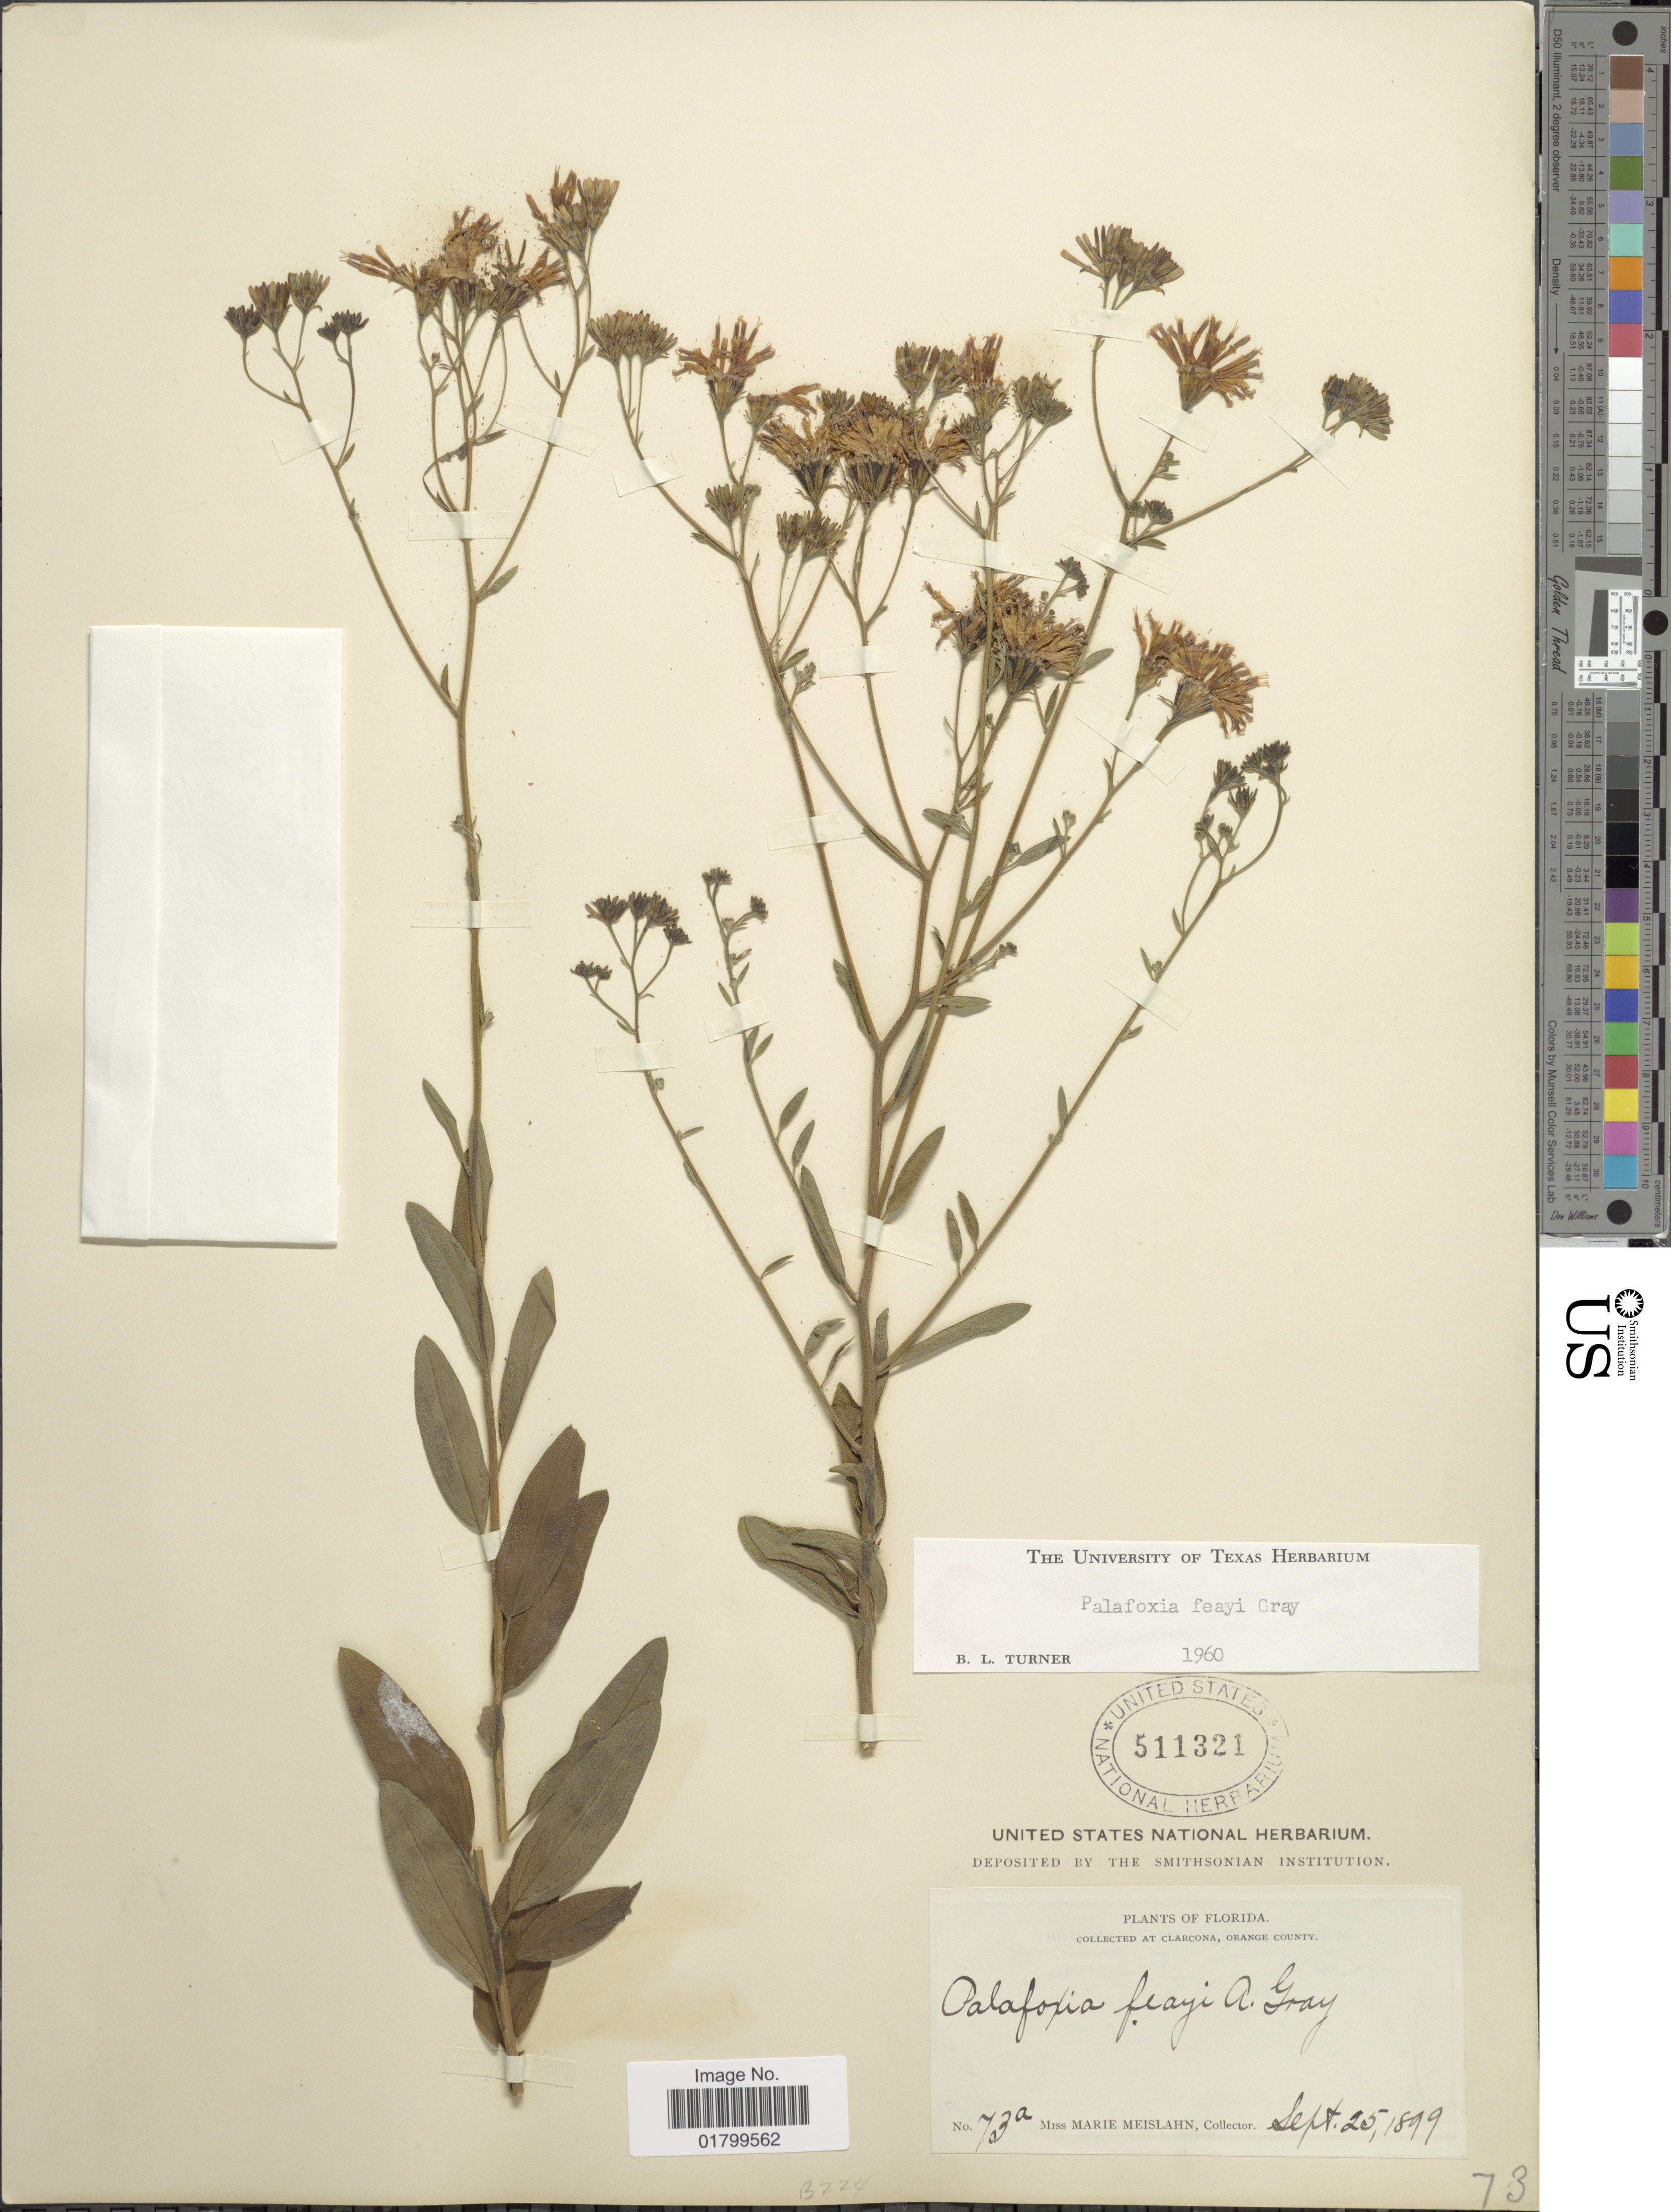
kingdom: Plantae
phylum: Tracheophyta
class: Magnoliopsida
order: Asterales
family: Asteraceae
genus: Palafoxia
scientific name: Palafoxia feayi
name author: A. Gray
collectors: M. Meislahn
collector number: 73a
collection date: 1899-09-25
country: United States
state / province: Florida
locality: At Clarcona, Orange County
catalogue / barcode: US 511321